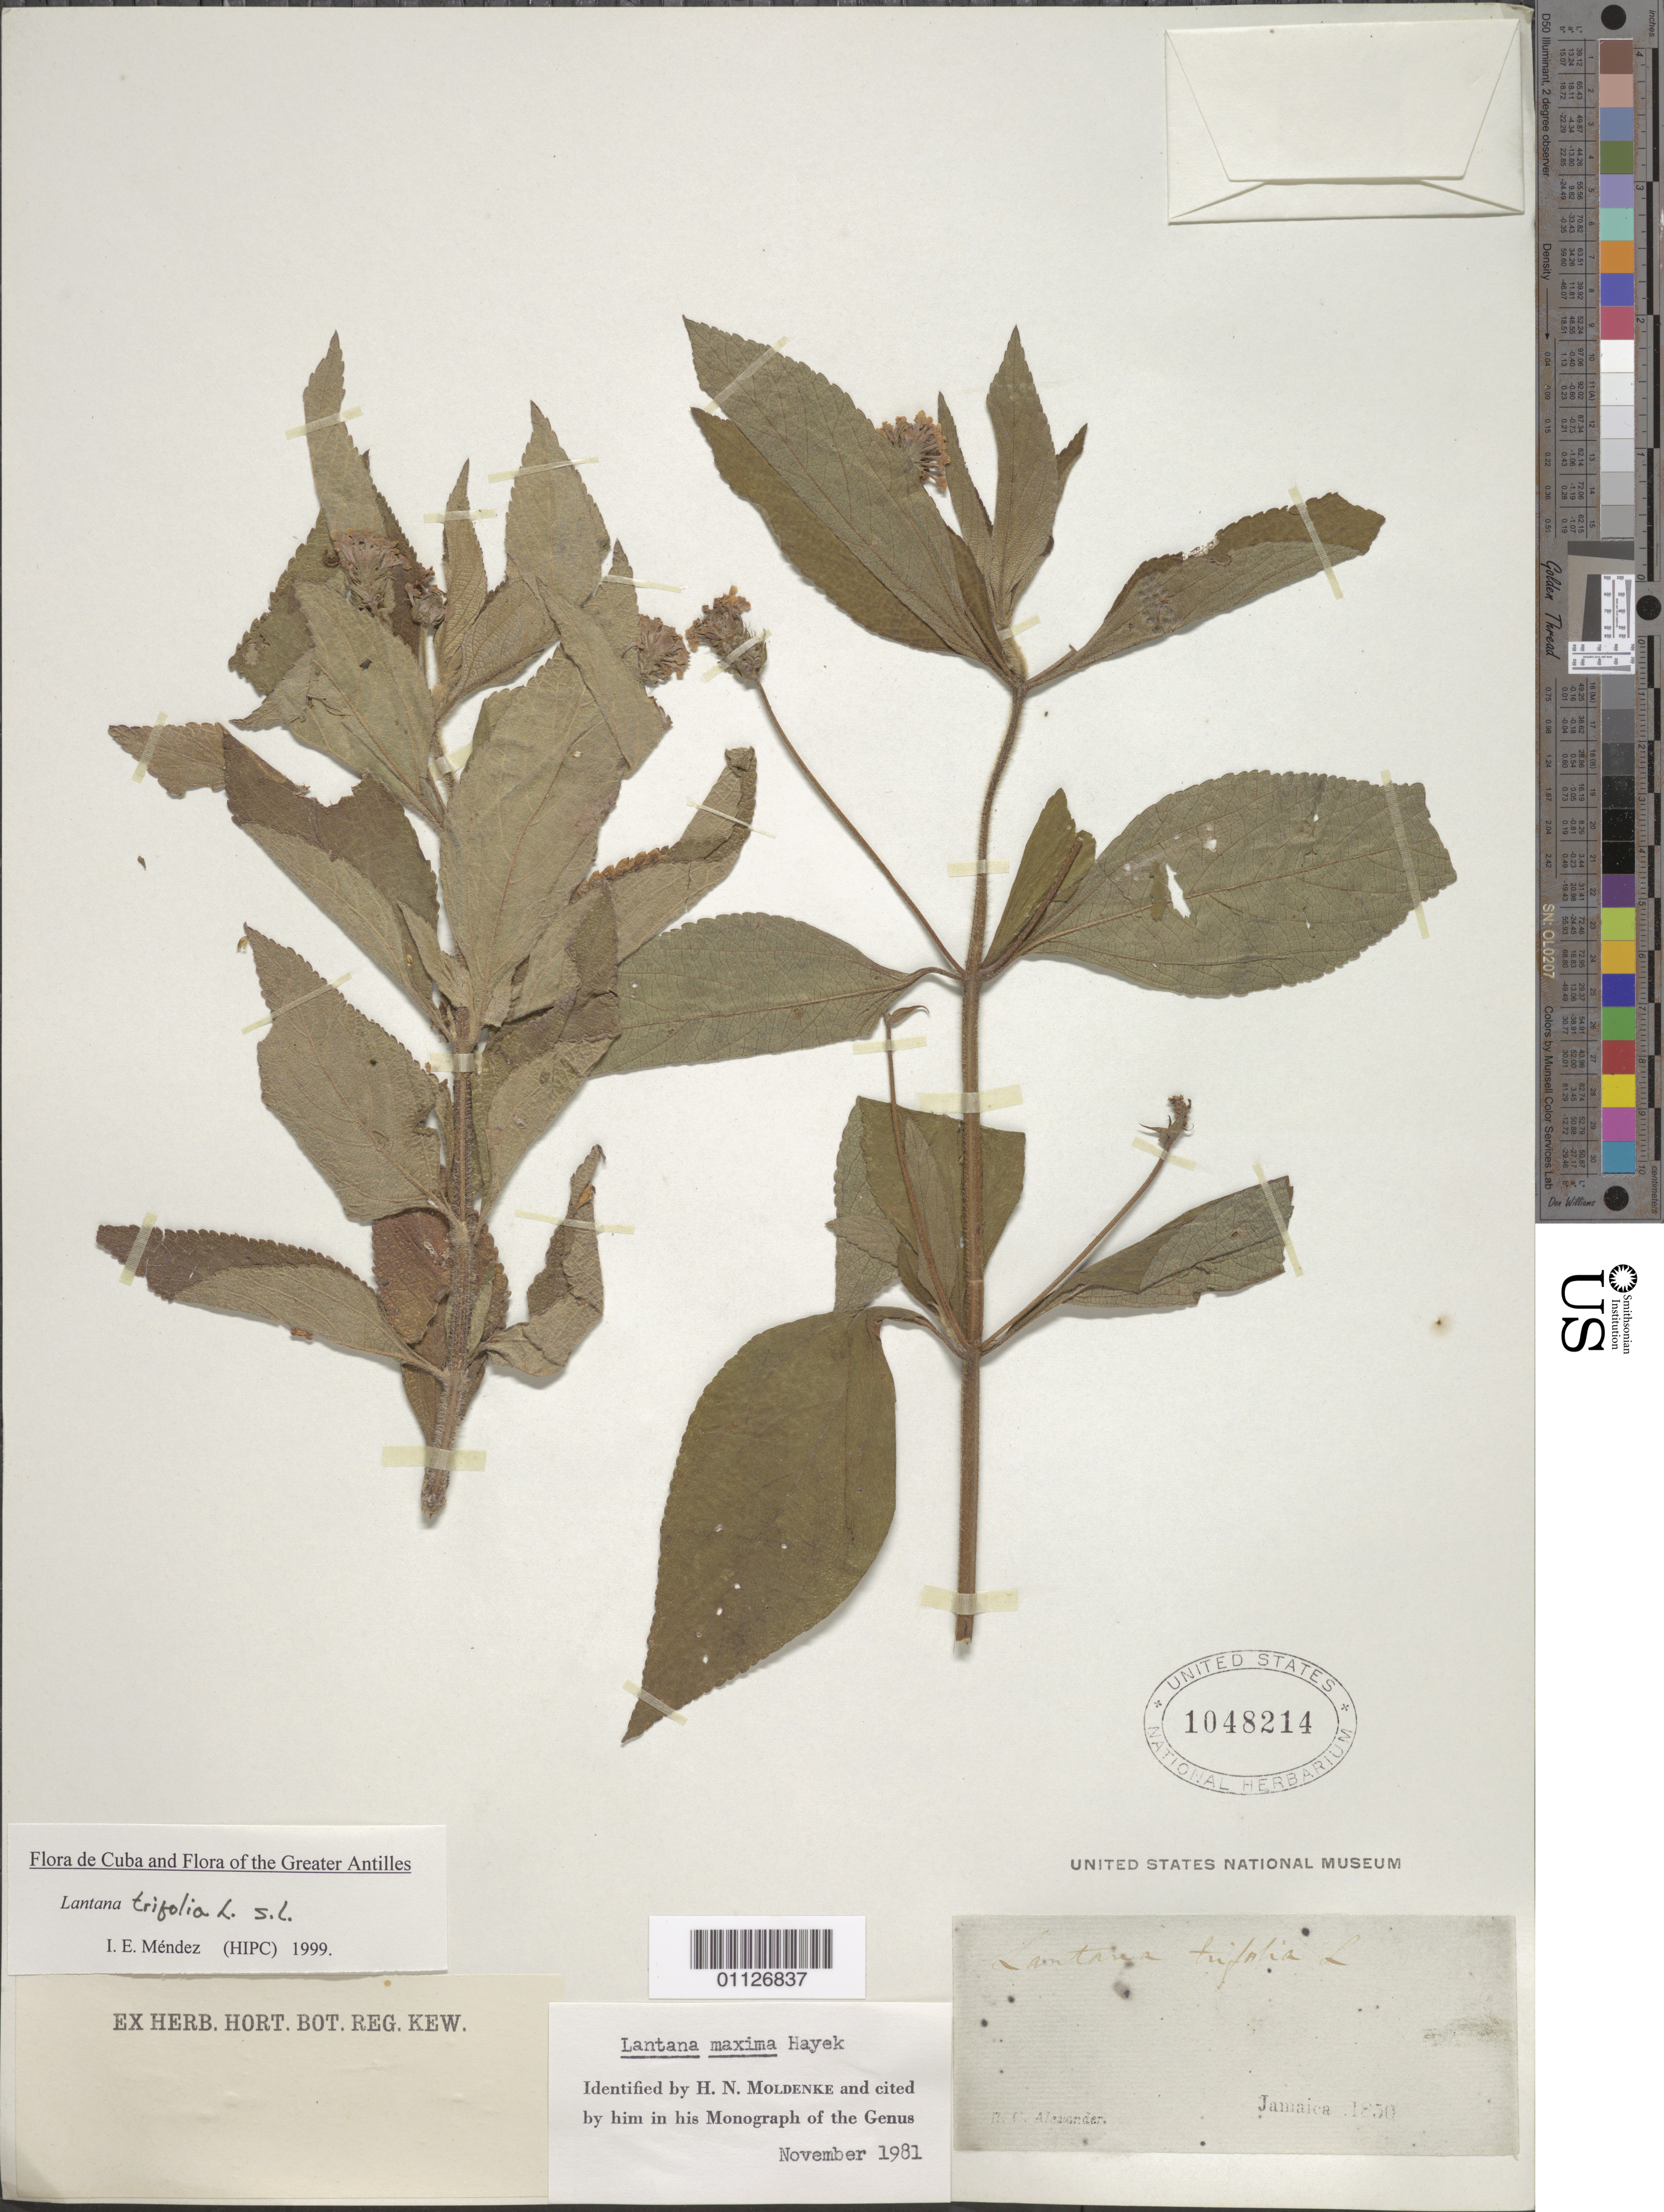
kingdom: Plantae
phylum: Tracheophyta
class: Magnoliopsida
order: Lamiales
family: Verbenaceae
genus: Lantana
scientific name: Lantana trifolia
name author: L.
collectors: R. C. Alexander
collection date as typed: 01 Jan 1850 to 31 Dec 1850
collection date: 1850-01-01/1850-12-31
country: Jamaica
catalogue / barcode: US 1048214